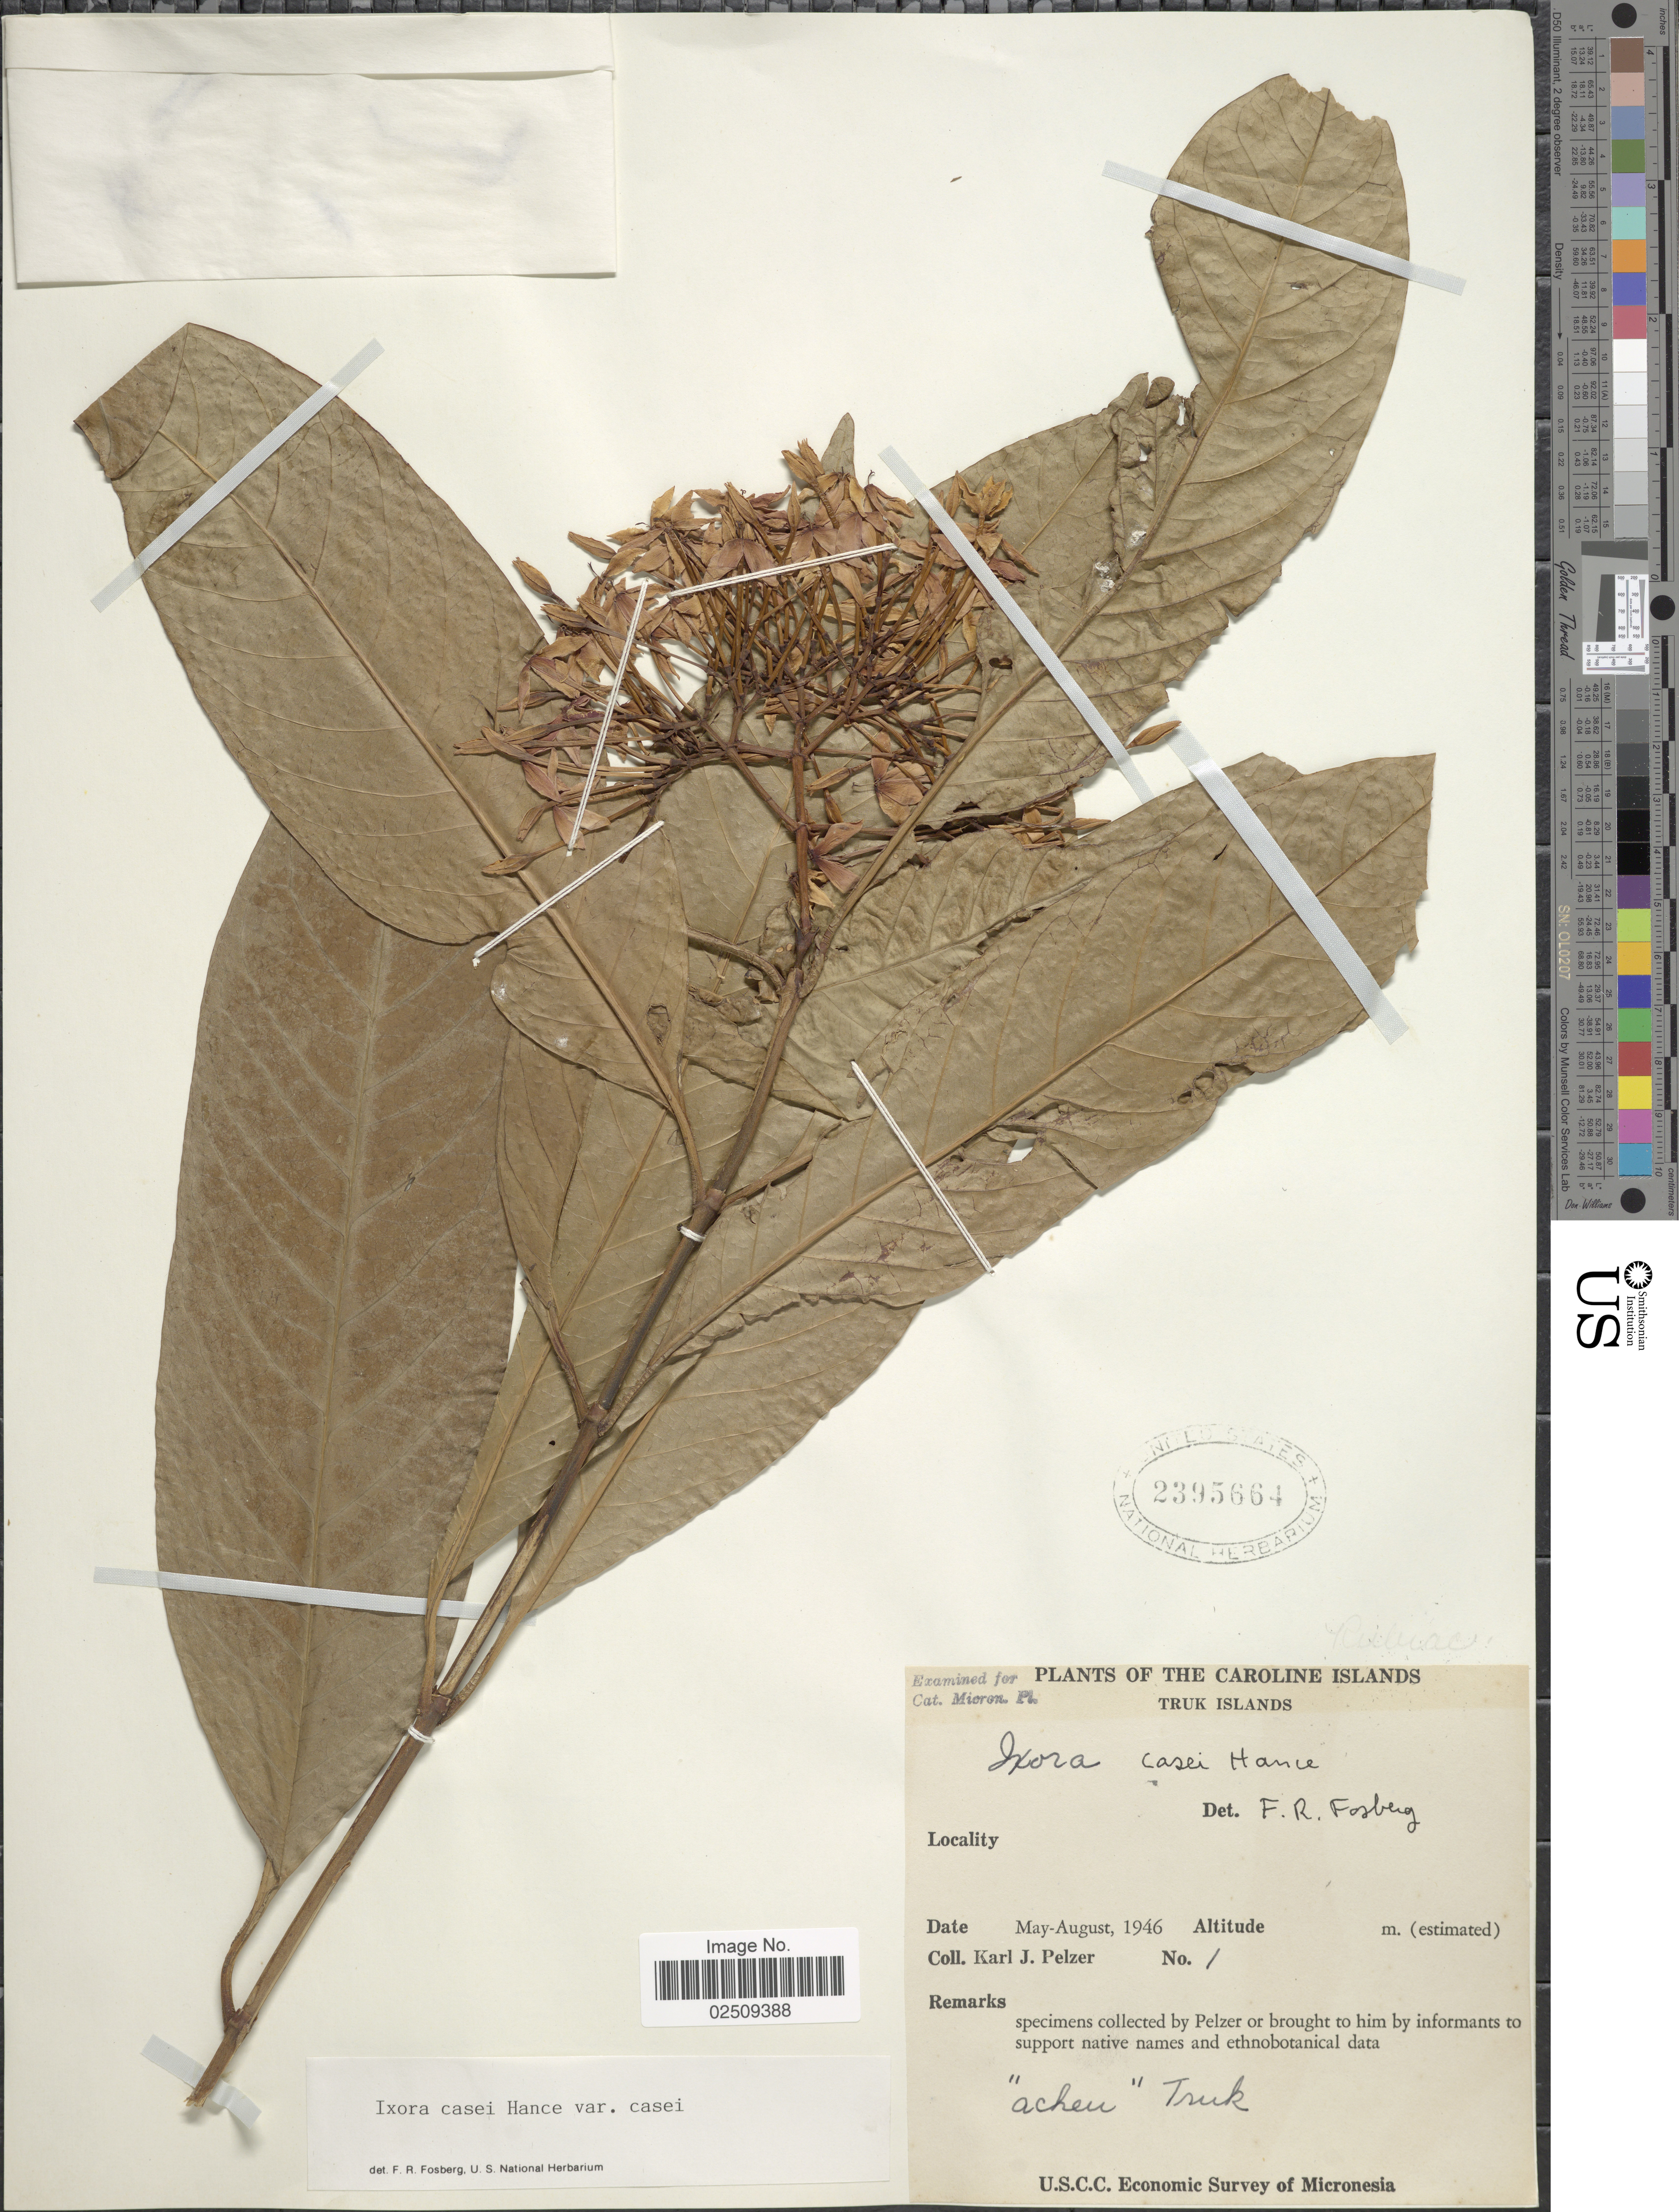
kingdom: Plantae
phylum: Tracheophyta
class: Magnoliopsida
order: Gentianales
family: Rubiaceae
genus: Ixora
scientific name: Ixora casei var. casei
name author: Hance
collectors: K. J. Pelzer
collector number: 1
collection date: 1946-05/1946-08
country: Micronesia, Federated States of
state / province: Truk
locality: The Caroline Islands, Truk Islands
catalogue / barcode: US 2395664